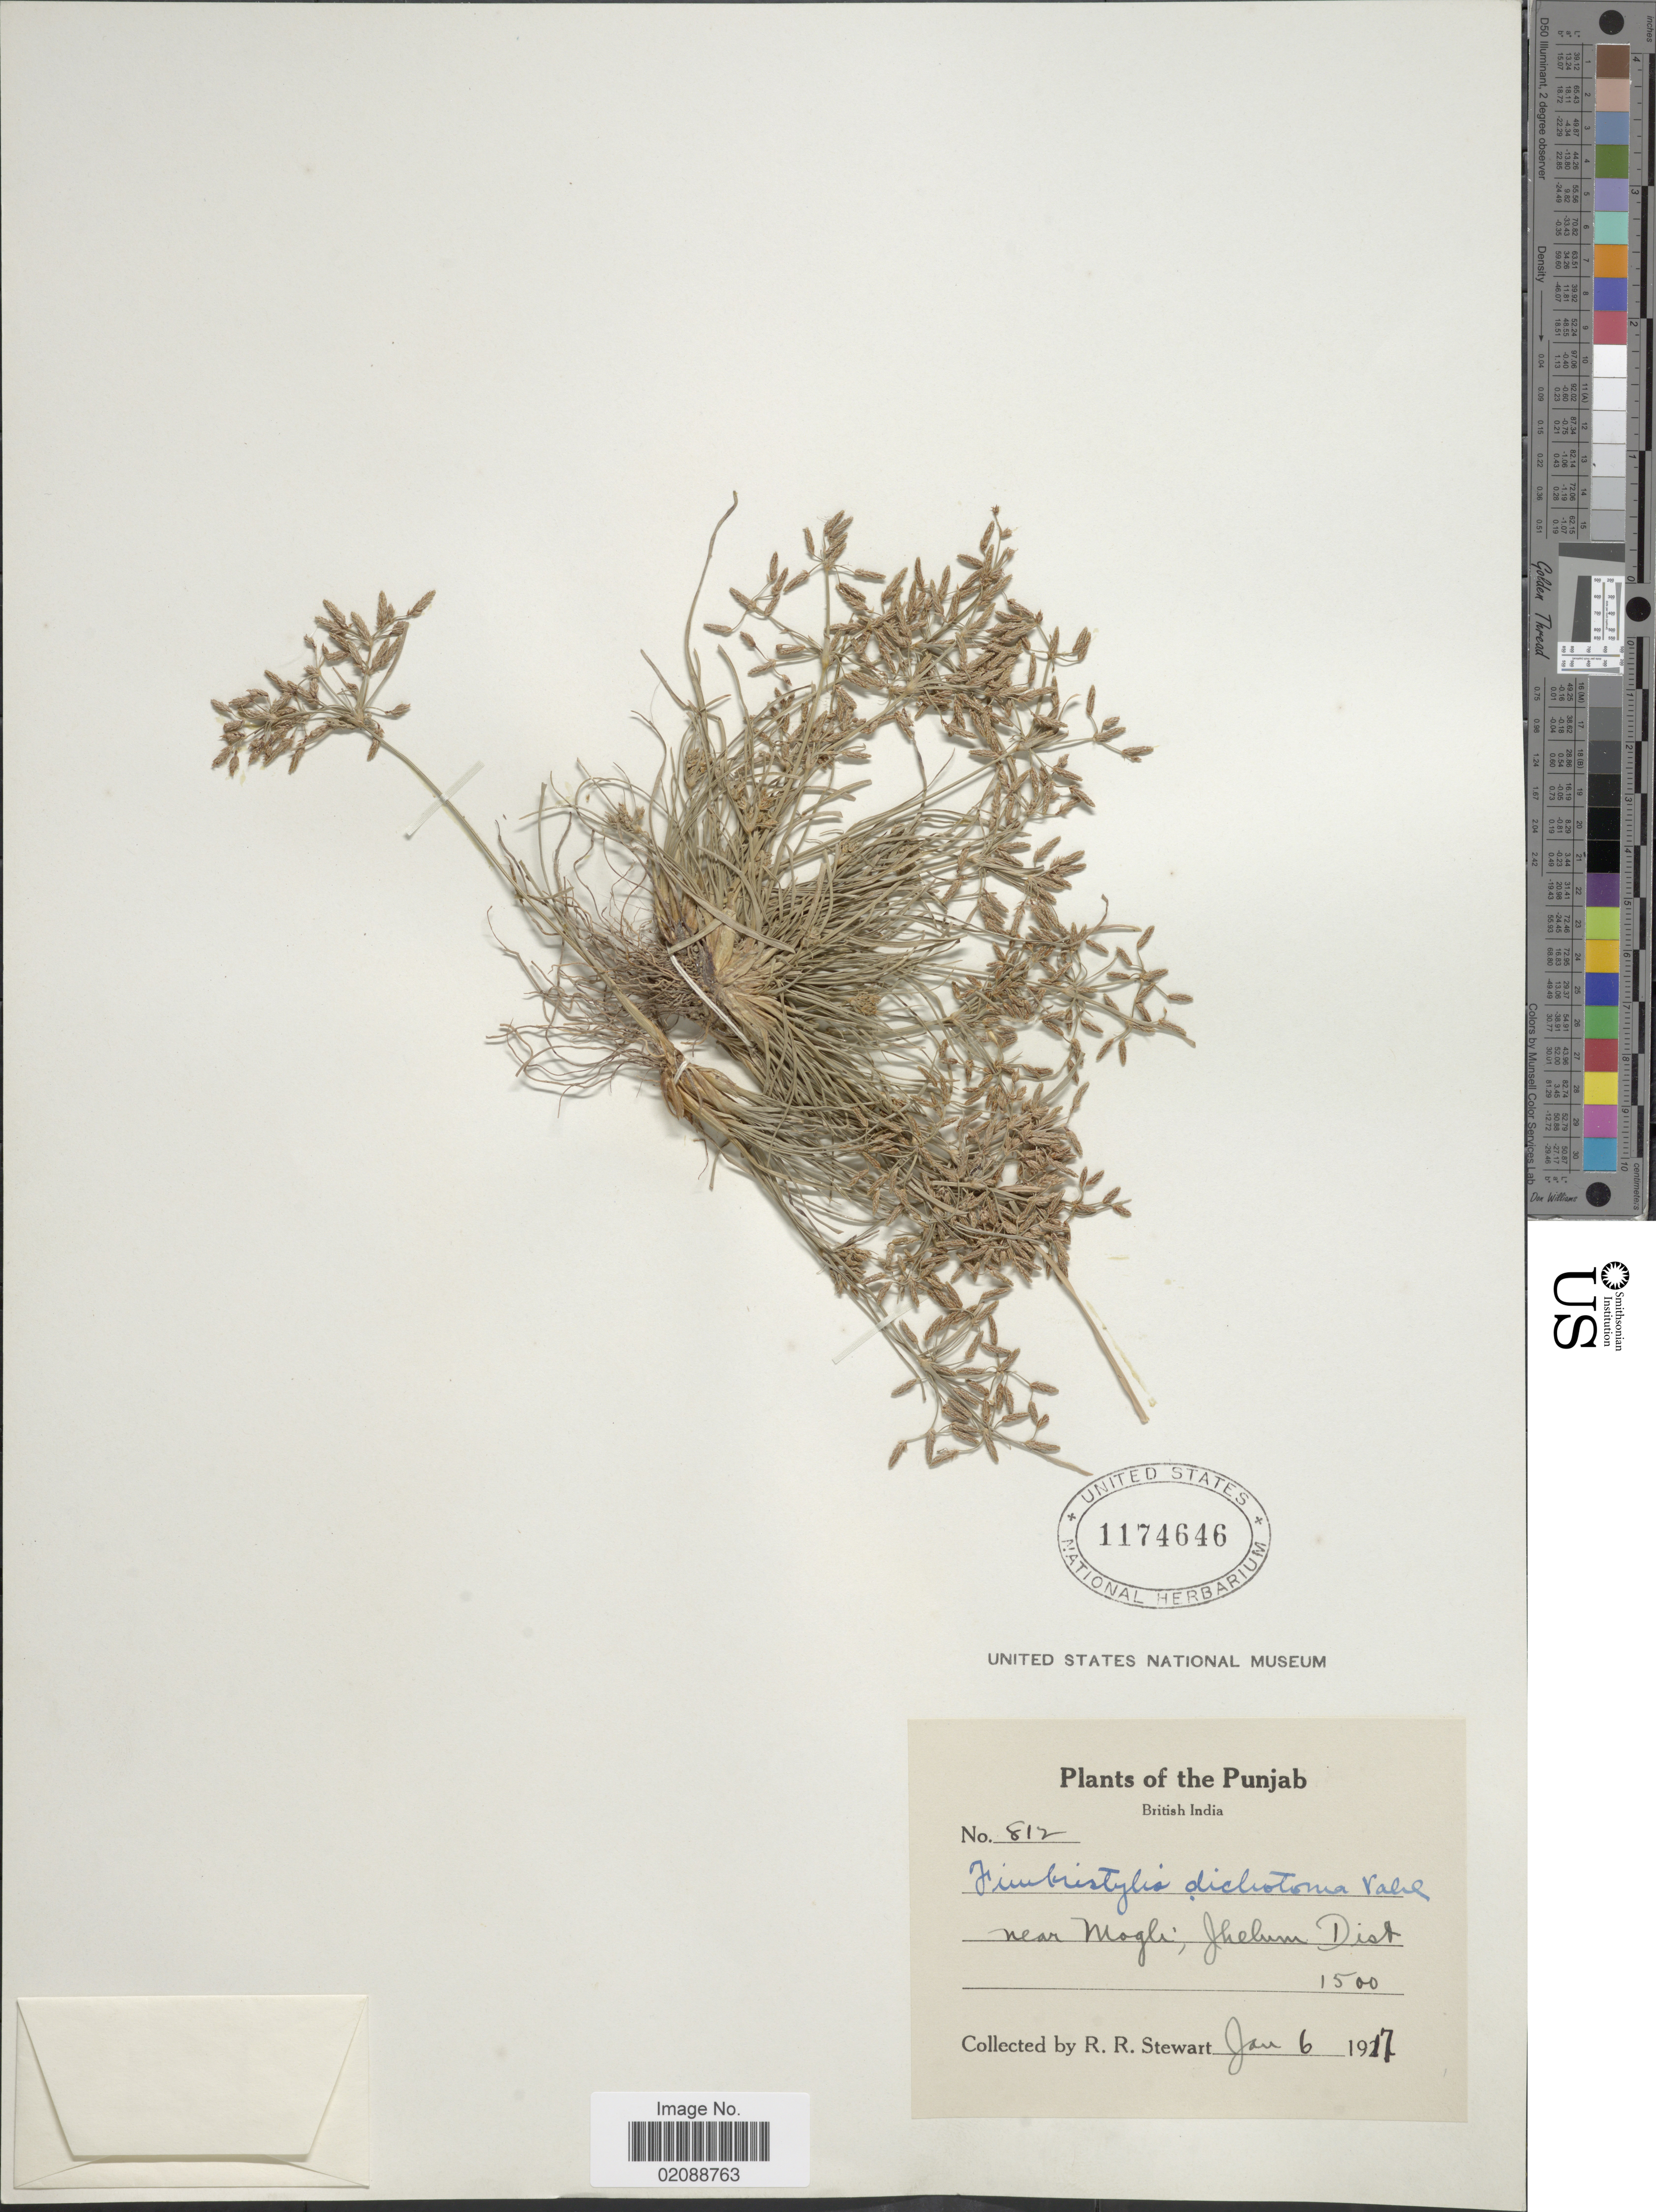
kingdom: Plantae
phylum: Tracheophyta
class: Liliopsida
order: Poales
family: Cyperaceae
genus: Fimbristylis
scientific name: Fimbristylis bisumbellata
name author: (Forssk.) Bubani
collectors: R. R. Stewart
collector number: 812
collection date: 1917-01-06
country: India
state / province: Punjab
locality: British India, near Mogli, Jhelun Dist.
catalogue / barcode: US 1174646